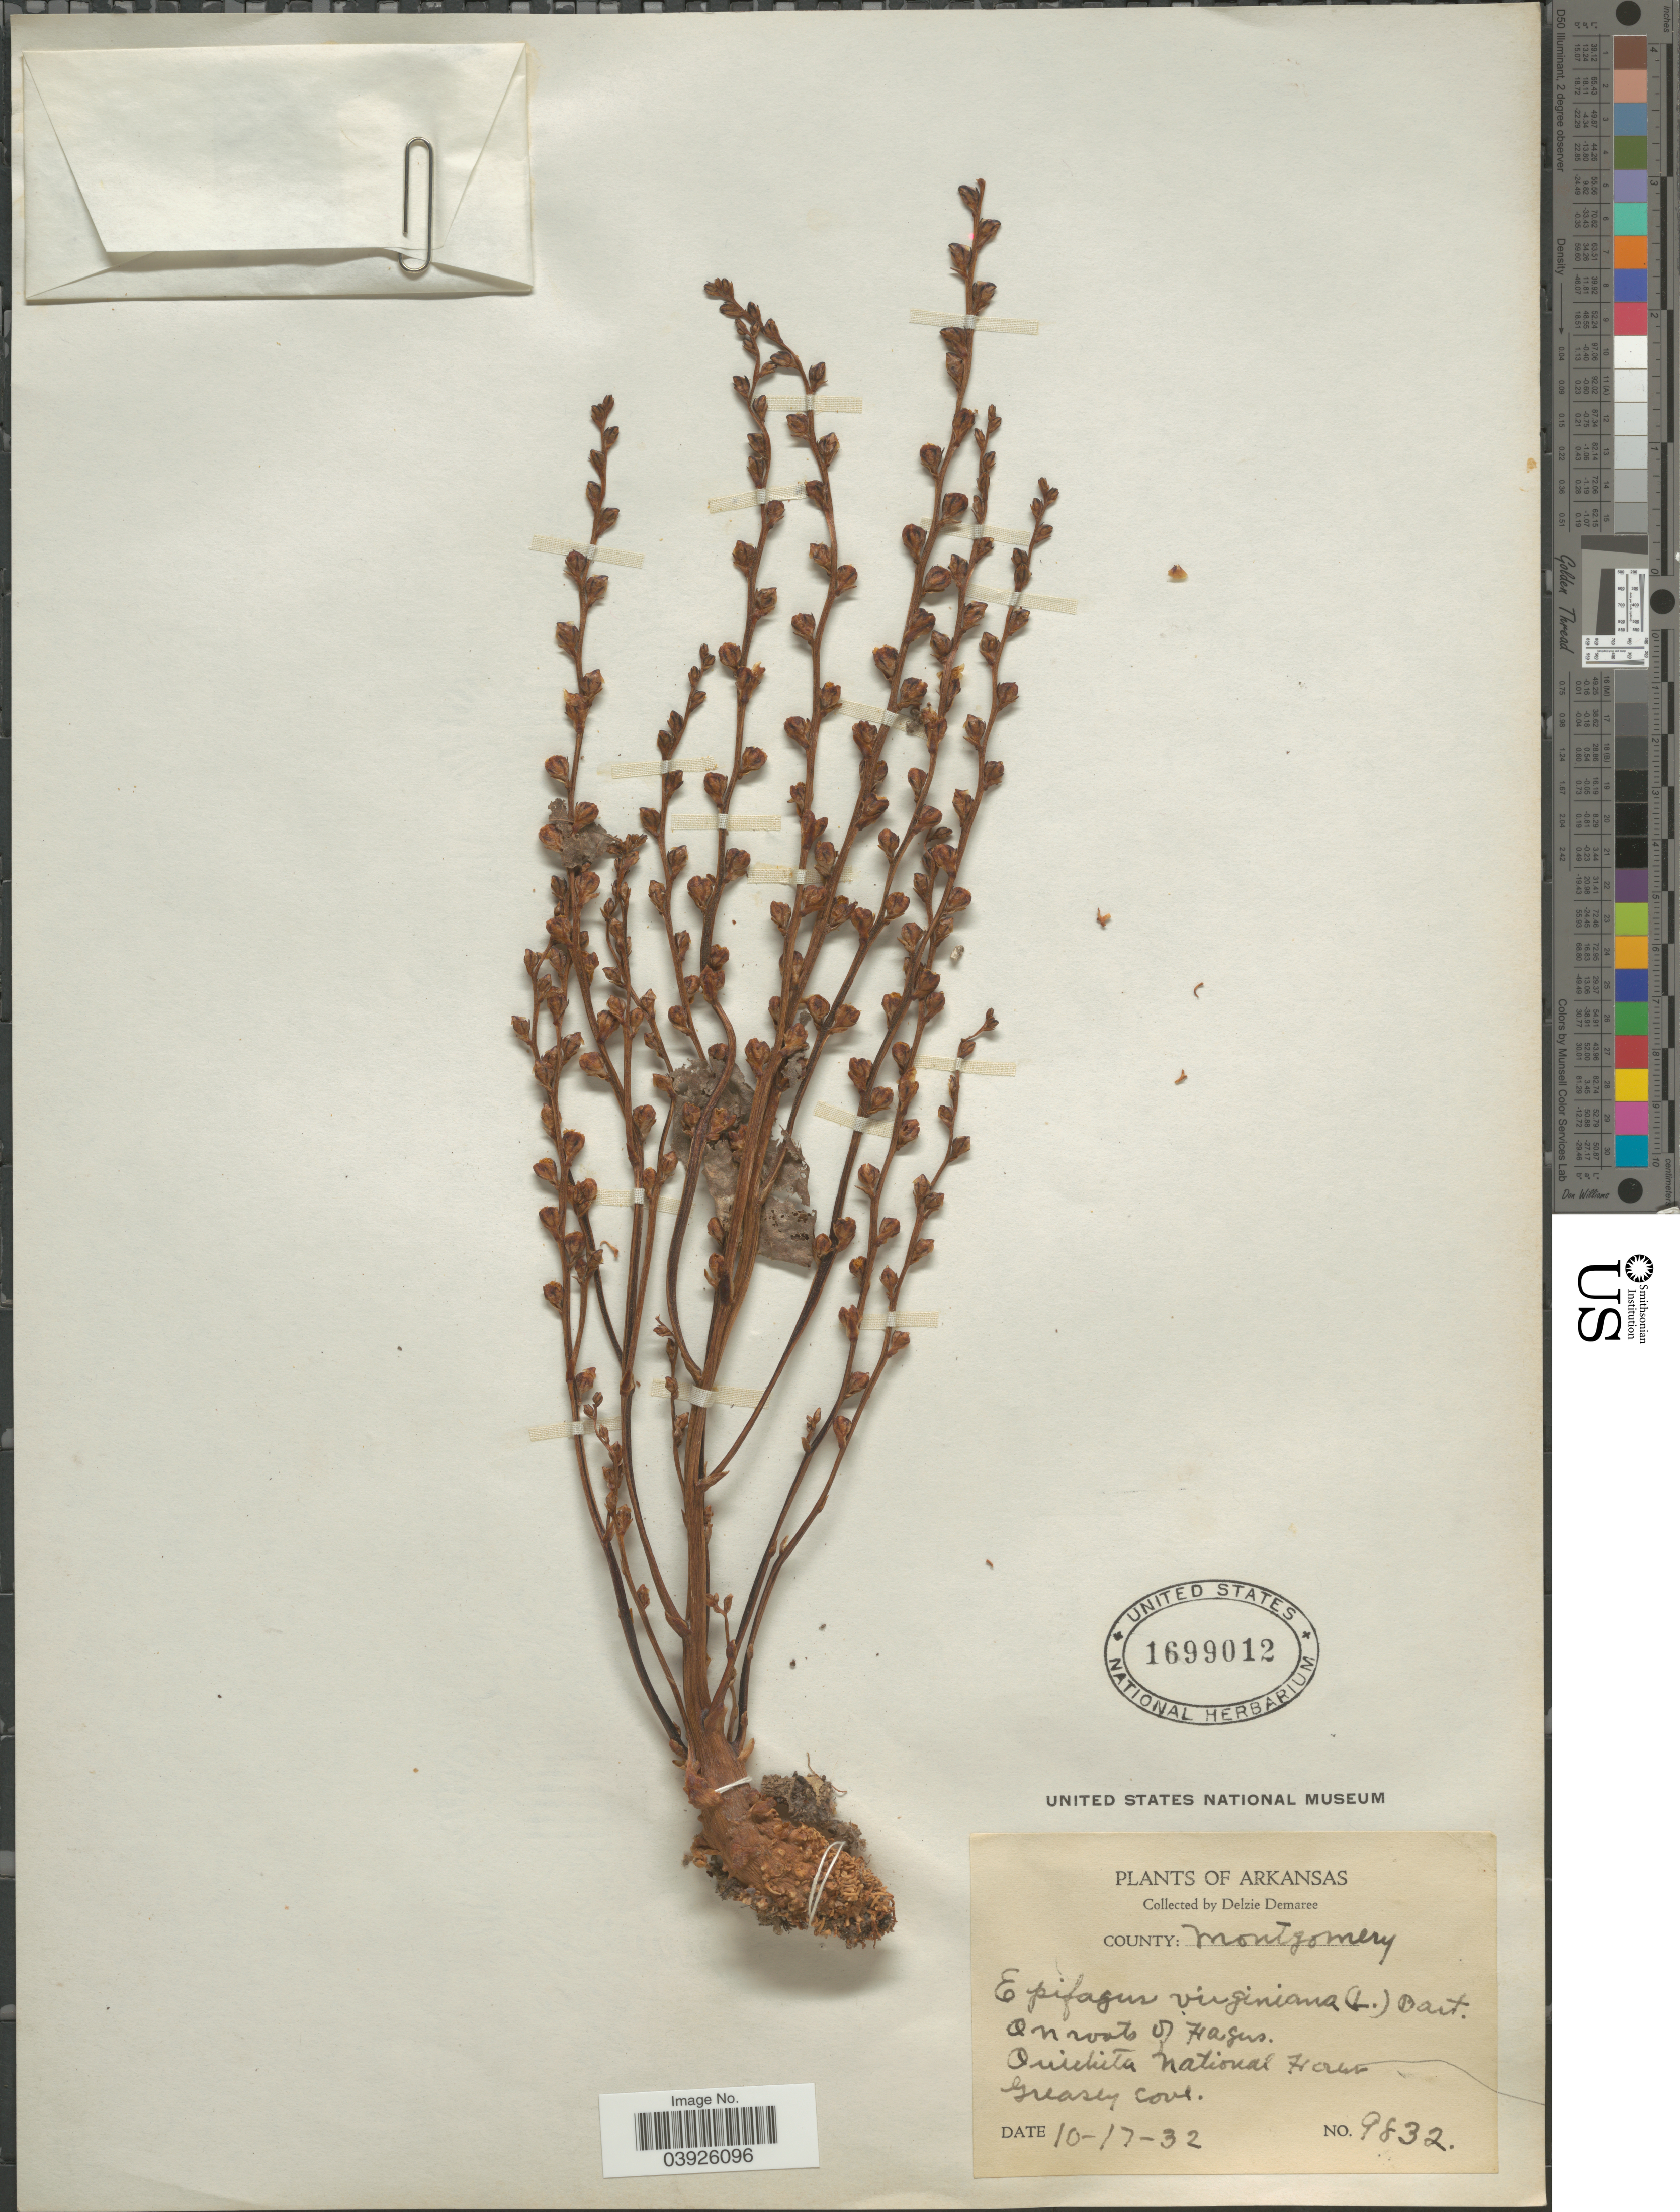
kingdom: Plantae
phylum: Tracheophyta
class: Magnoliopsida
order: Lamiales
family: Orobanchaceae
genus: Epifagus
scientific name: Epifagus virginiana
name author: (L.) W.P.C. Barton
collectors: D. Demaree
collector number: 9832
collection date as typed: Transcribed d/m/y: 17/10/32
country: United States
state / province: Arkansas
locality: County: Montgomery. On roots of Hagus. Quichita National Forest.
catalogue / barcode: US 1699012